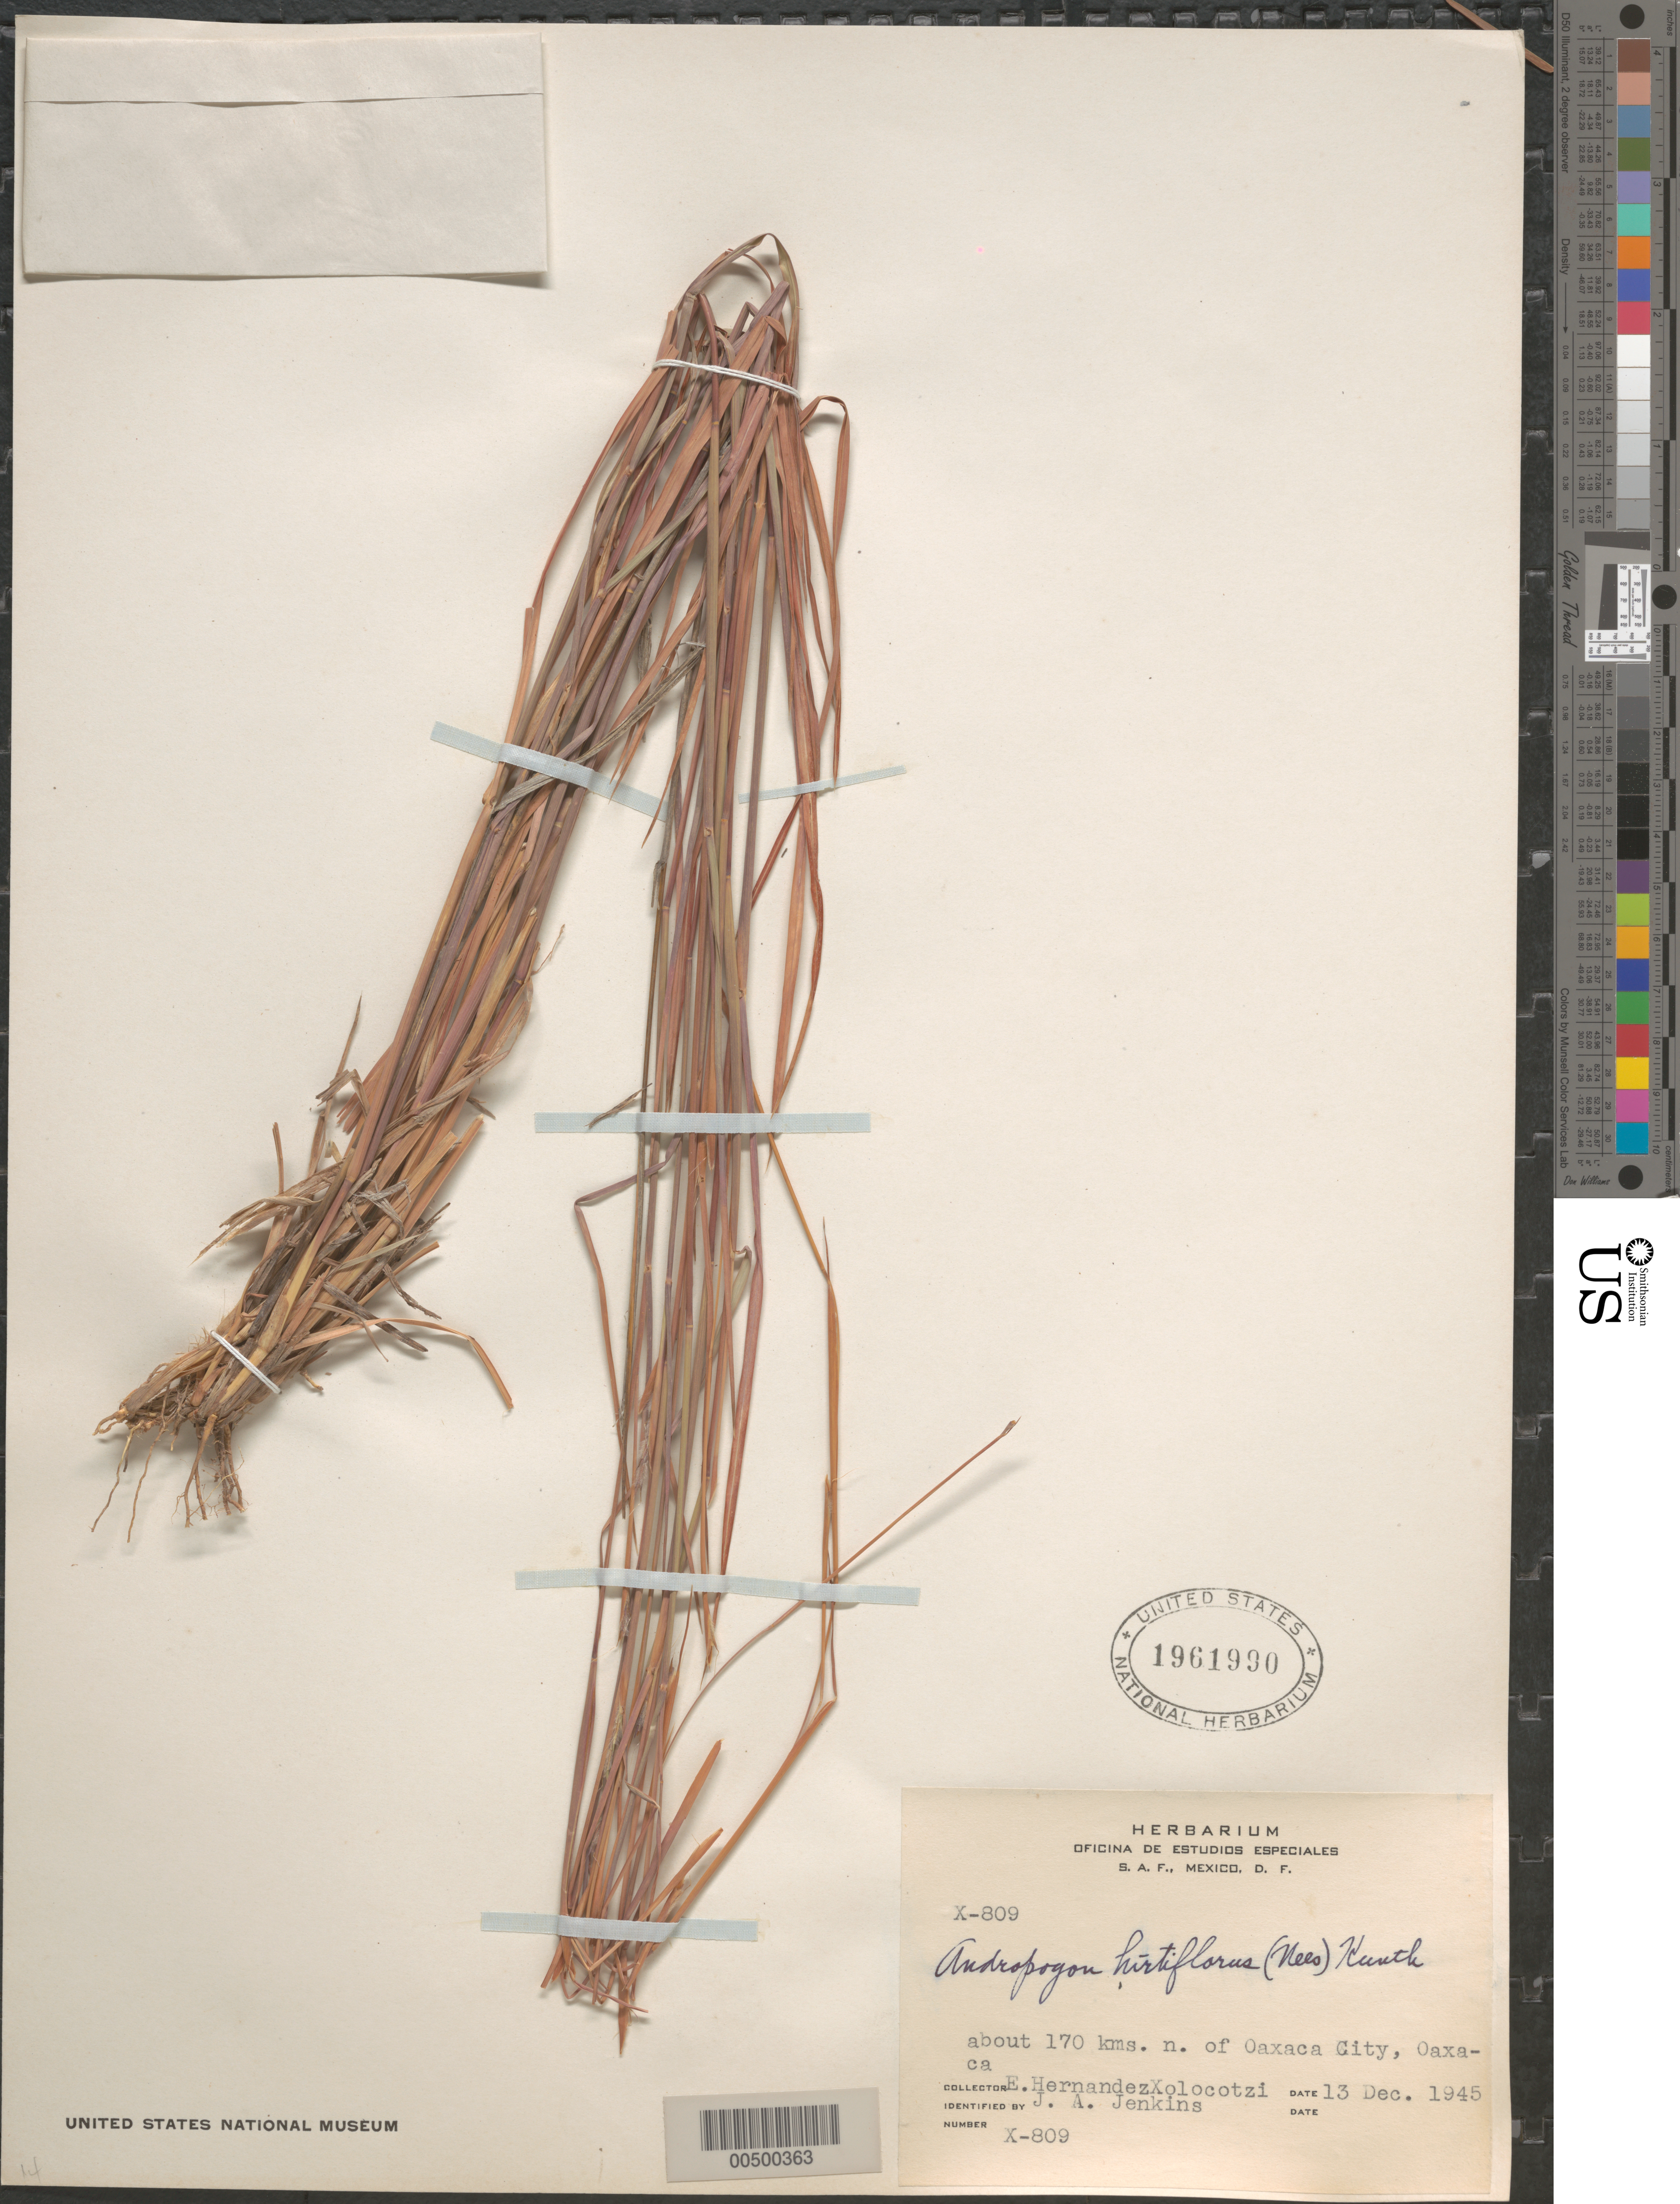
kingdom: Plantae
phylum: Tracheophyta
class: Liliopsida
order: Poales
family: Poaceae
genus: Schizachyrium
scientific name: Schizachyrium sanguineum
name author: (Retz.) Alston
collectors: E. I. Hernández-X. & J. Jenkins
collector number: X-809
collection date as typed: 13 Dec 1945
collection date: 1945-12-13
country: Mexico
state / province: Oaxaca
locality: About 170 km N of Oaxaca City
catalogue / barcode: US 1961990